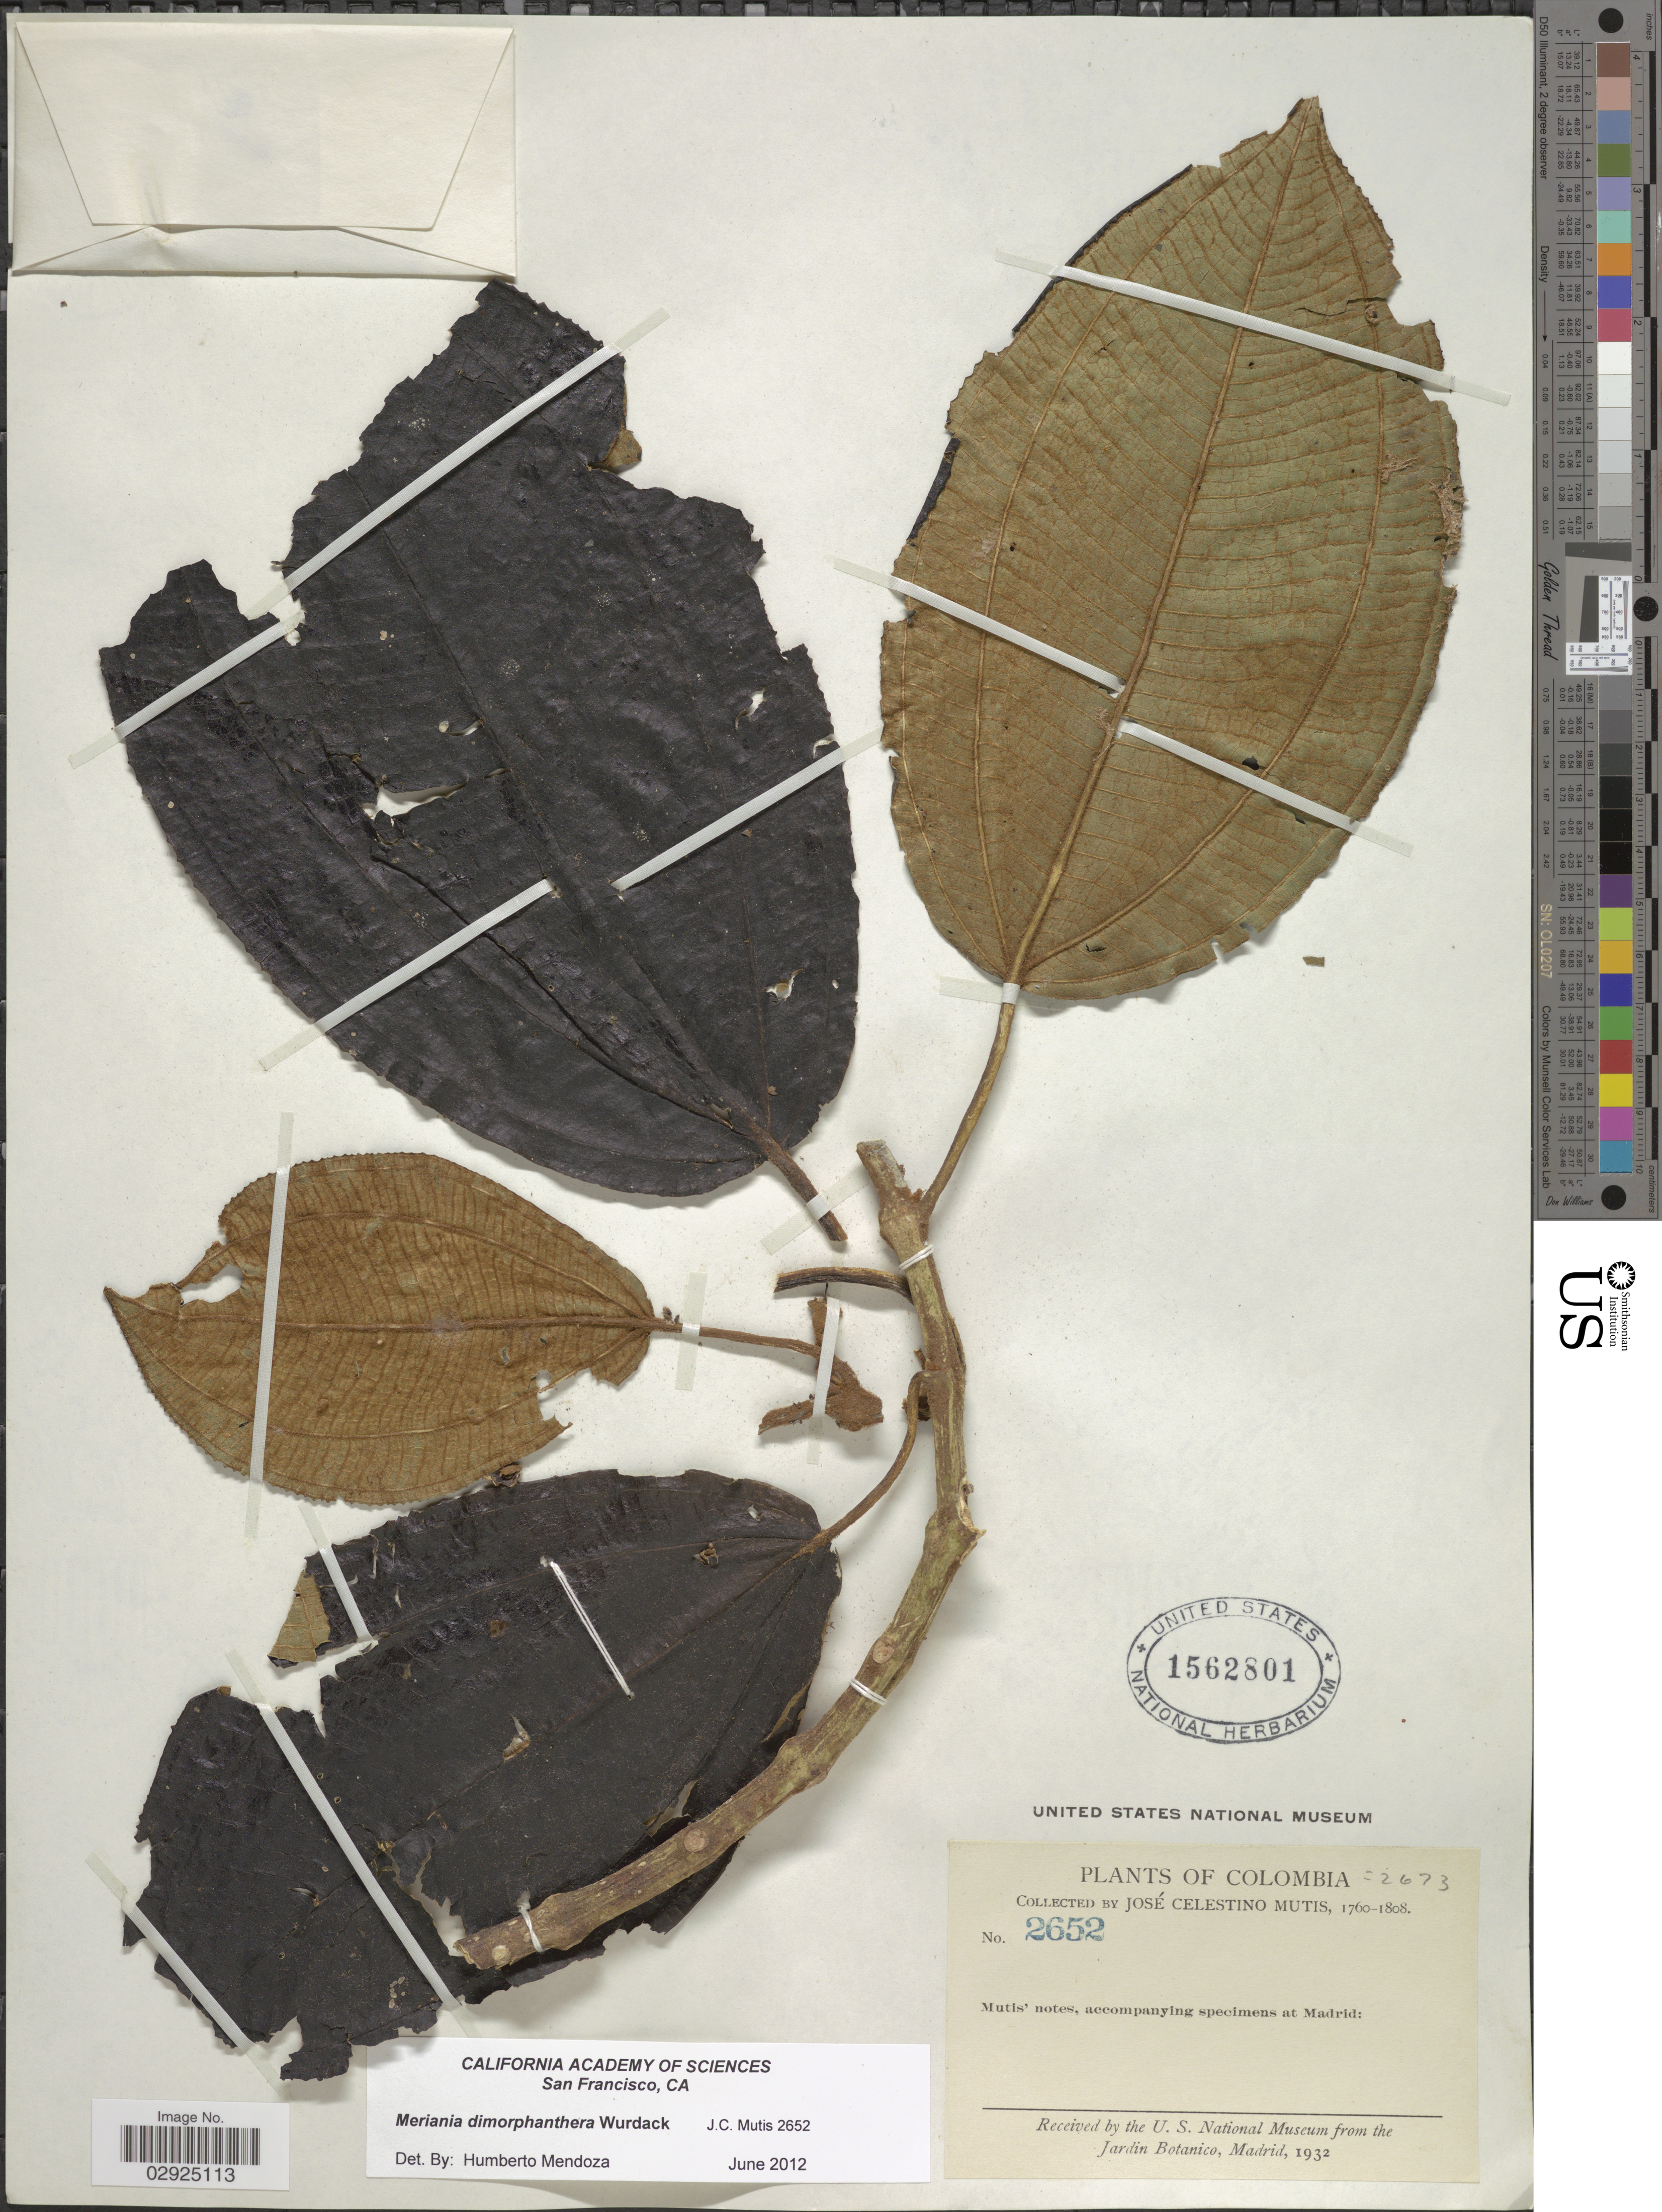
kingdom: Plantae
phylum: Tracheophyta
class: Magnoliopsida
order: Myrtales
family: Melastomataceae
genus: Meriania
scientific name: Meriania dimorphanthera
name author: Wurdack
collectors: J. C. B. Mutis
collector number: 2652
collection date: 1760/1808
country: Colombia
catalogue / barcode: US 1562801